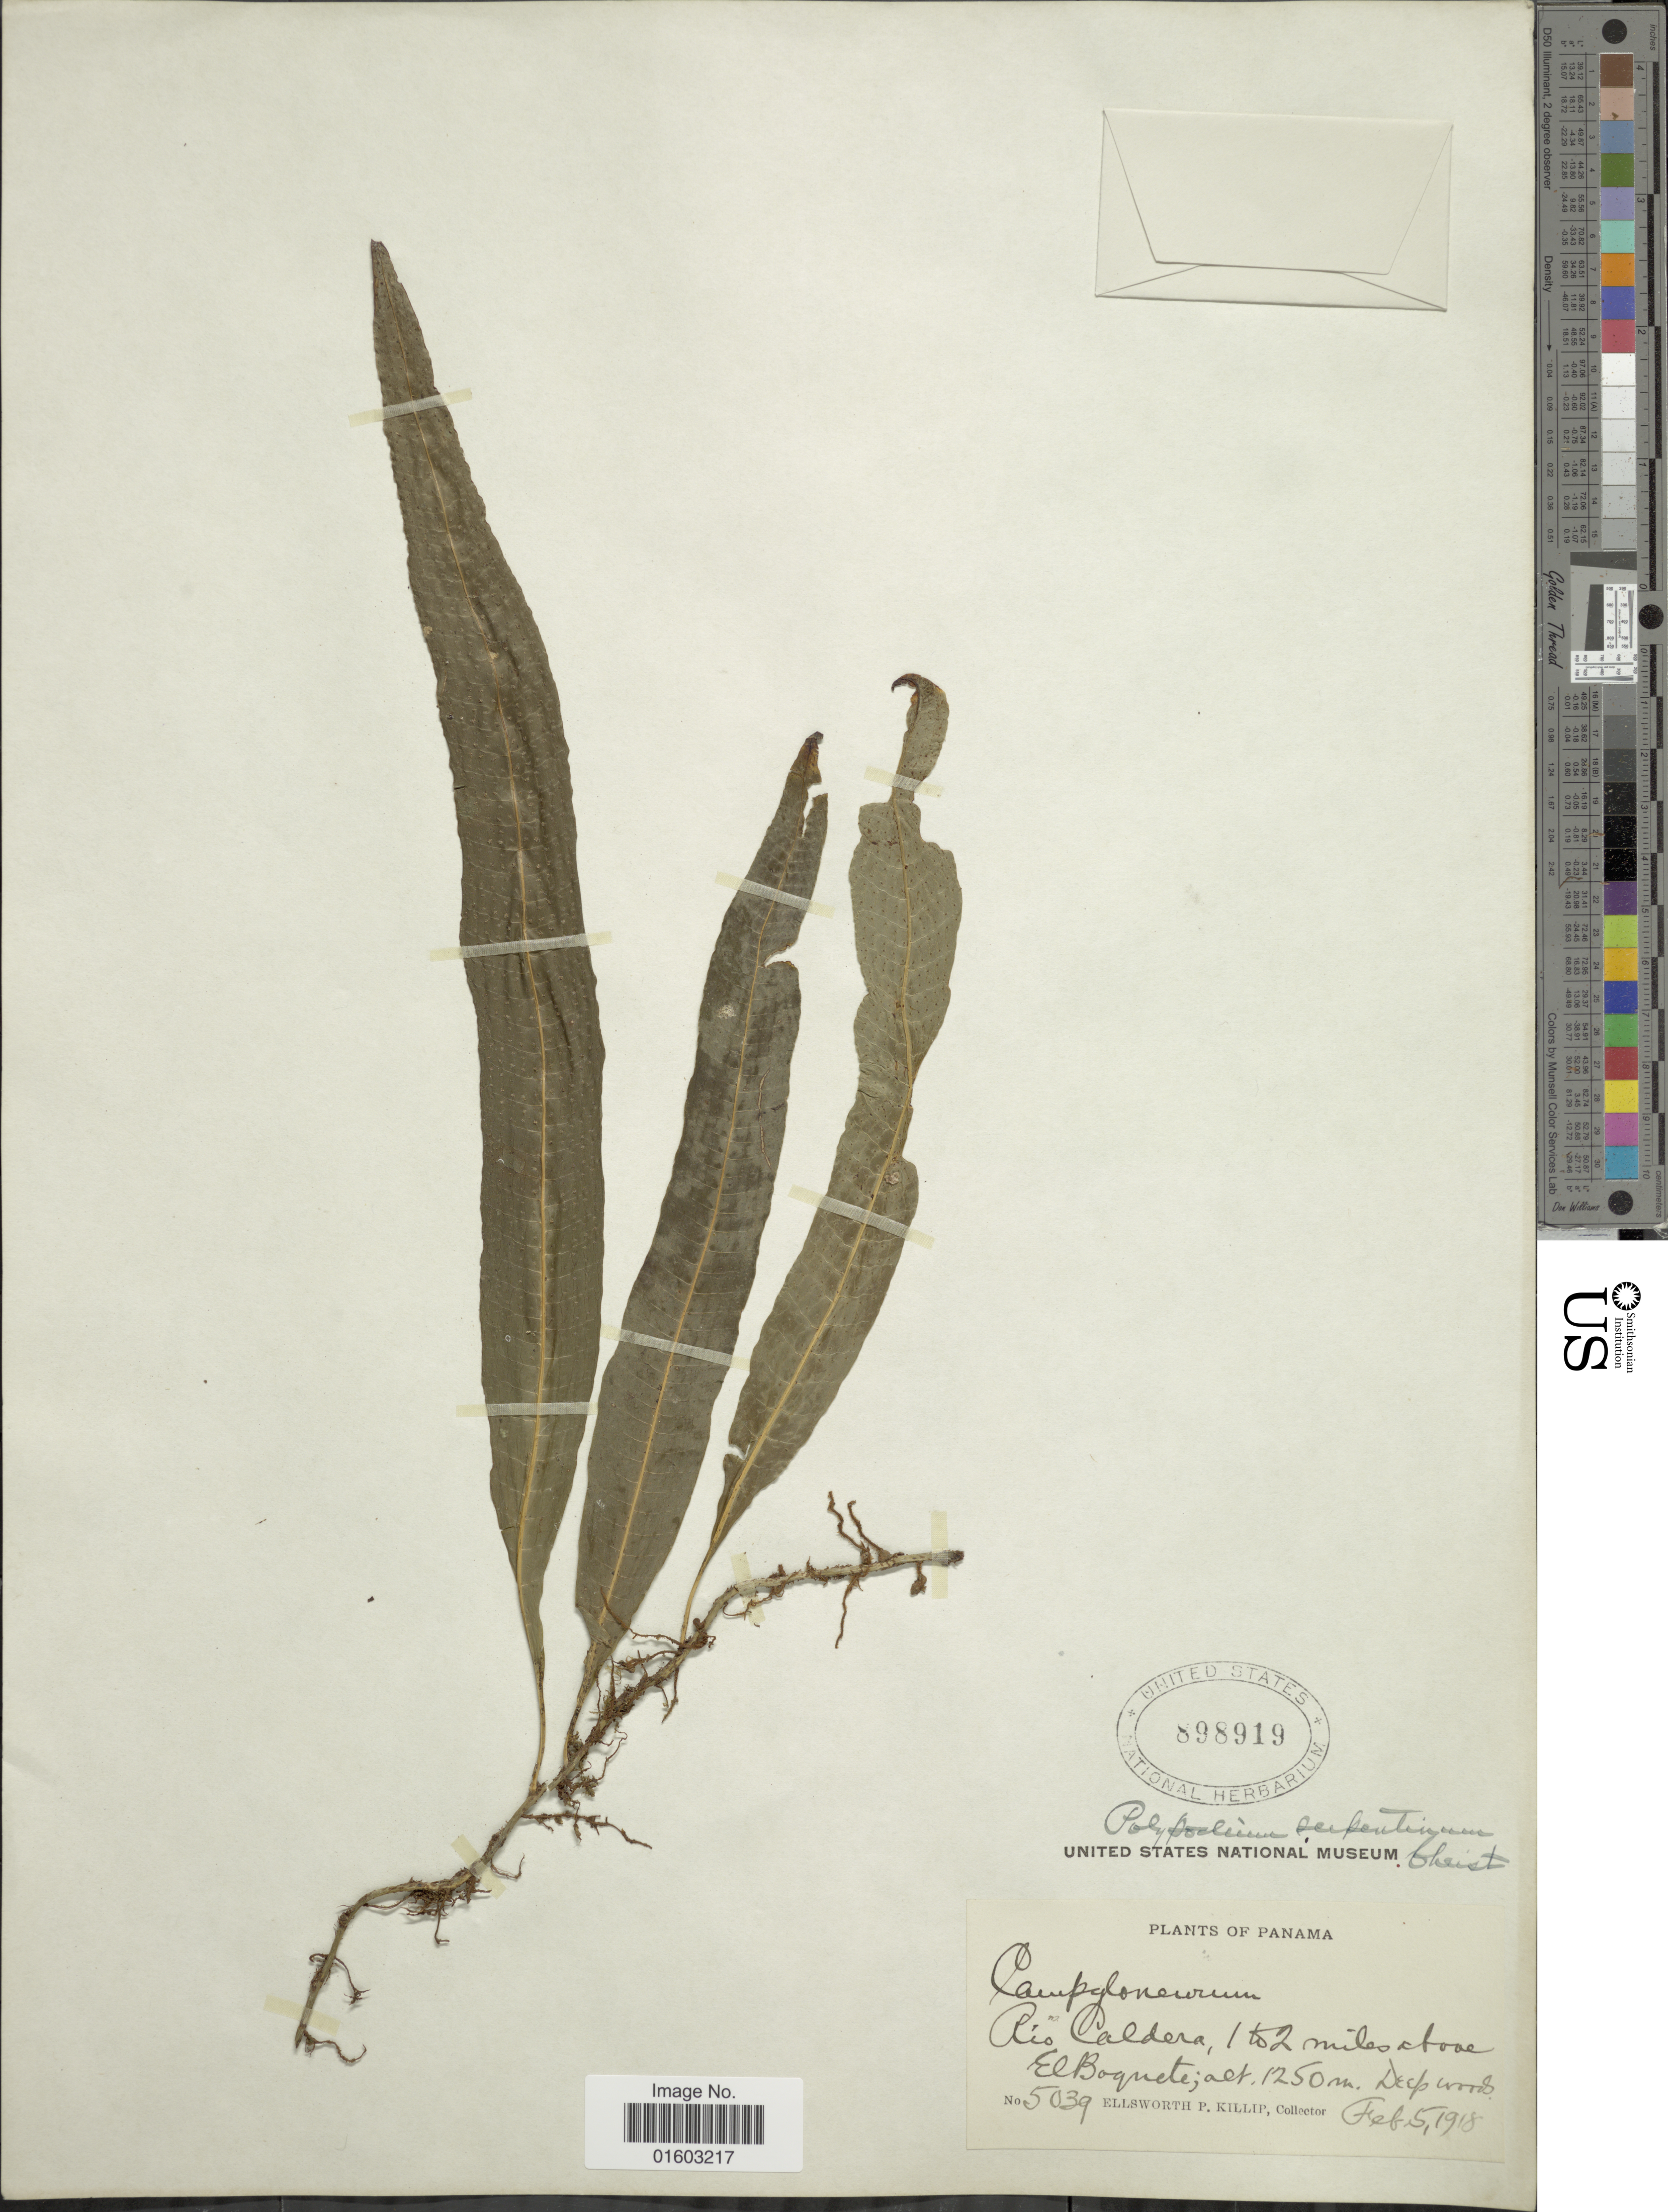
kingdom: Plantae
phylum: Tracheophyta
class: Polypodiopsida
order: Polypodiales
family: Polypodiaceae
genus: Campyloneurum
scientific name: Campyloneurum serpentinum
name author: (Christ) Ching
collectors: E. P. Killip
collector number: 5039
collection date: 1918-02-15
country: Panama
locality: Rio Caldera, 1 to 2 miles above El Boquete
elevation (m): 1250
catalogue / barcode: US 898919